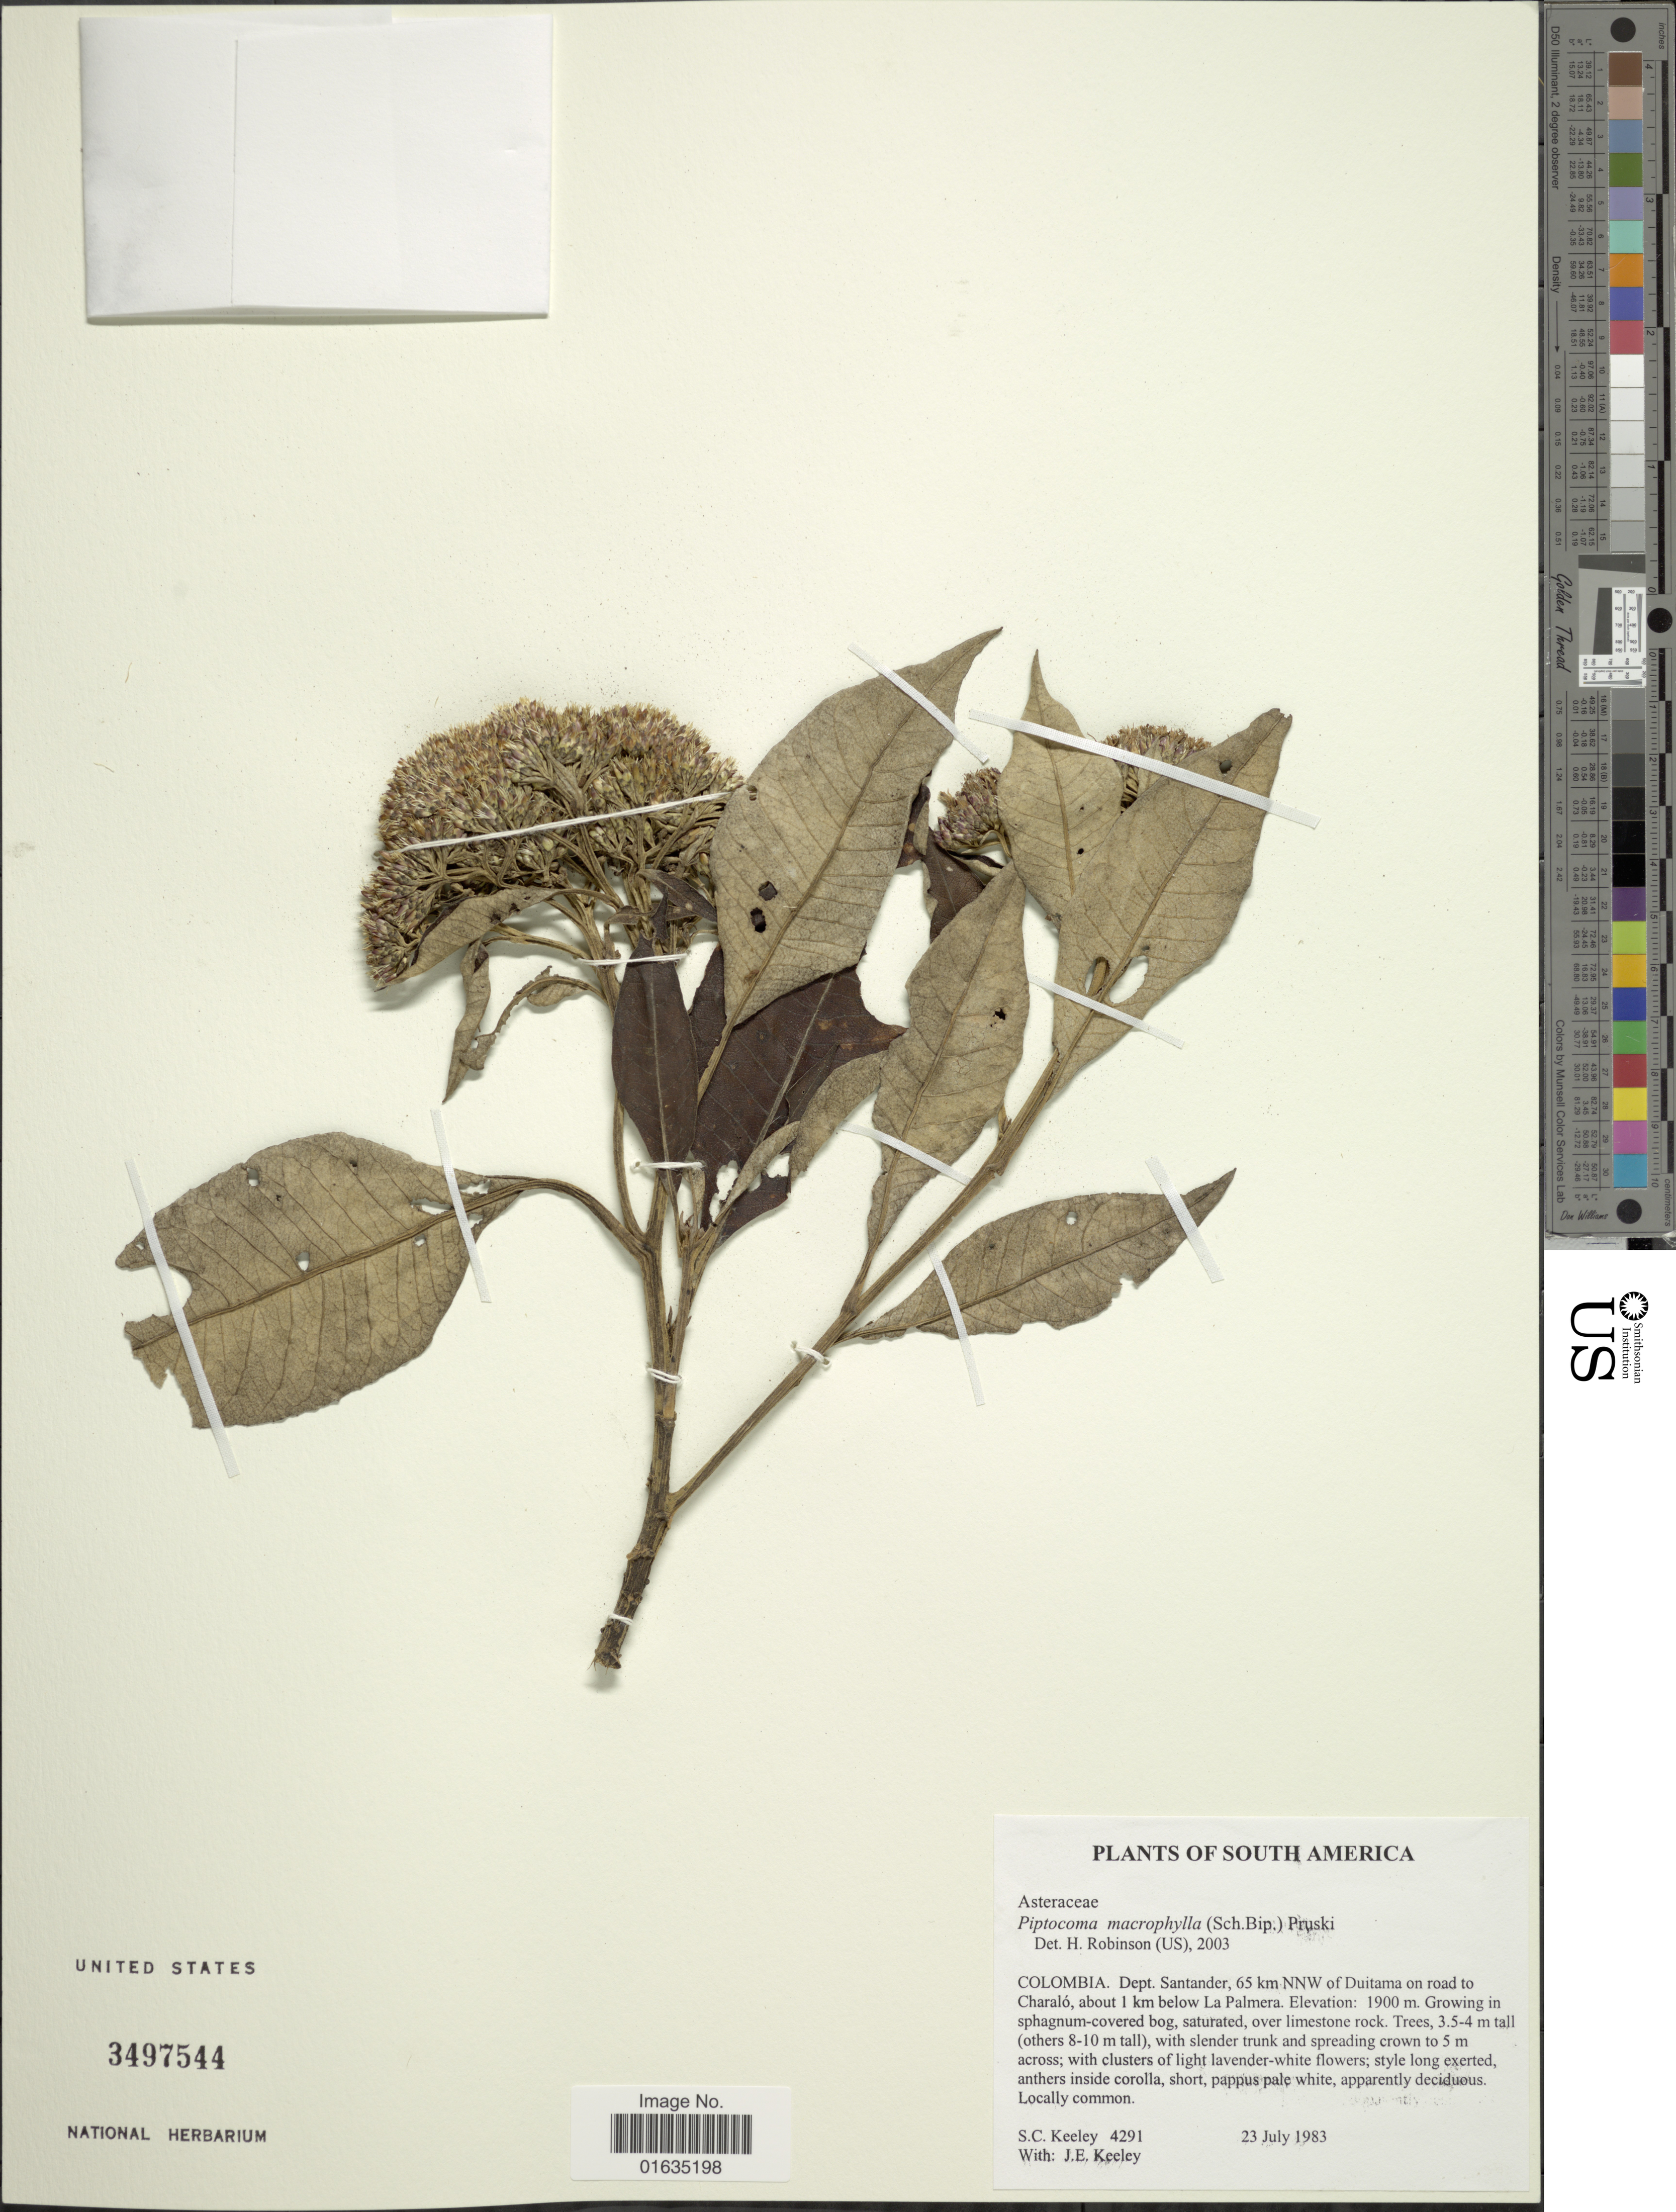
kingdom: Plantae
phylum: Tracheophyta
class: Magnoliopsida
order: Asterales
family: Asteraceae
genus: Piptocoma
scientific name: Piptocoma macrophylla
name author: (Sch. Bip.) Pruski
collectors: S. C. Keeley & J. E. Keeley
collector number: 4291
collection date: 1983-07-23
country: Colombia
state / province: Santander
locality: Dept. Santander, 65 km NNW of Duitama on road to Charalo, about 1 km below La Palmera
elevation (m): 1900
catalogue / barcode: US 3497544